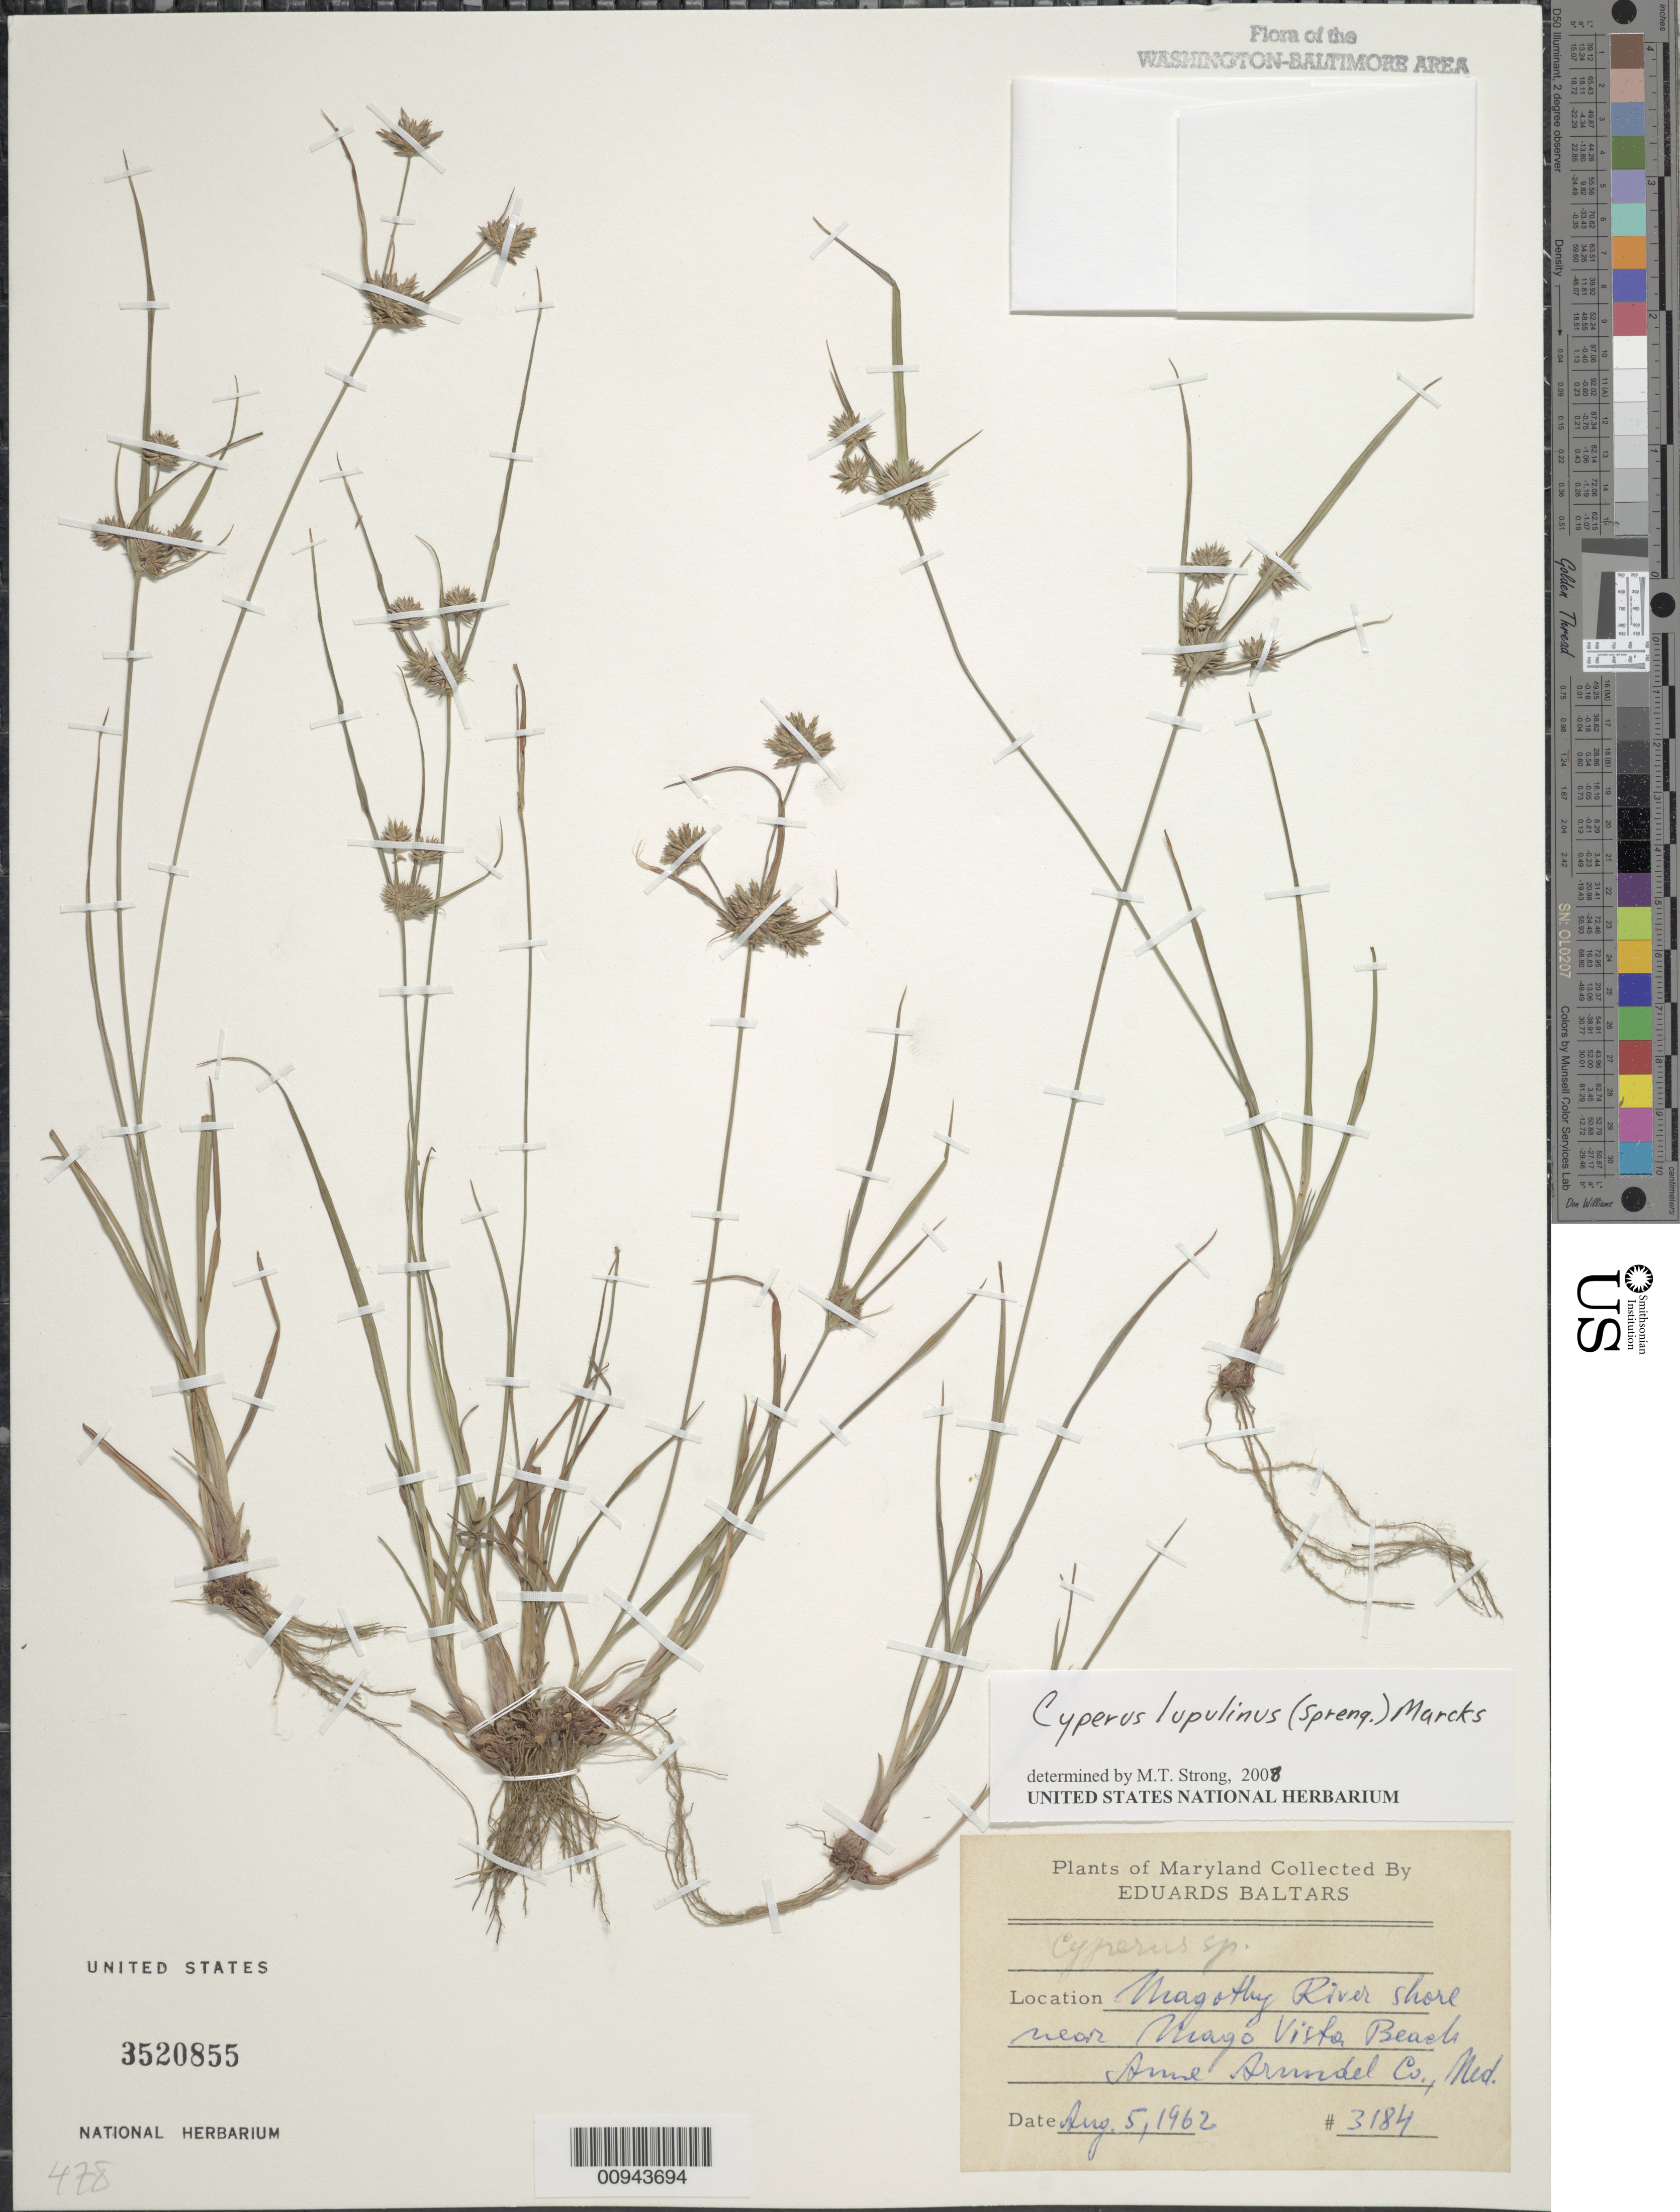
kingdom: Plantae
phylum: Tracheophyta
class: Liliopsida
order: Poales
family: Cyperaceae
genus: Cyperus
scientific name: Cyperus lupulinus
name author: (Spreng.) Marcks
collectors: E. Baltars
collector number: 3184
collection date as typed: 5 Aug 1962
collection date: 1962-08-05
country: United States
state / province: Maryland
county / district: Baltimore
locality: Magothy River shore near Mago vista Beach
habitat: thicket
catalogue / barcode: US 3520855